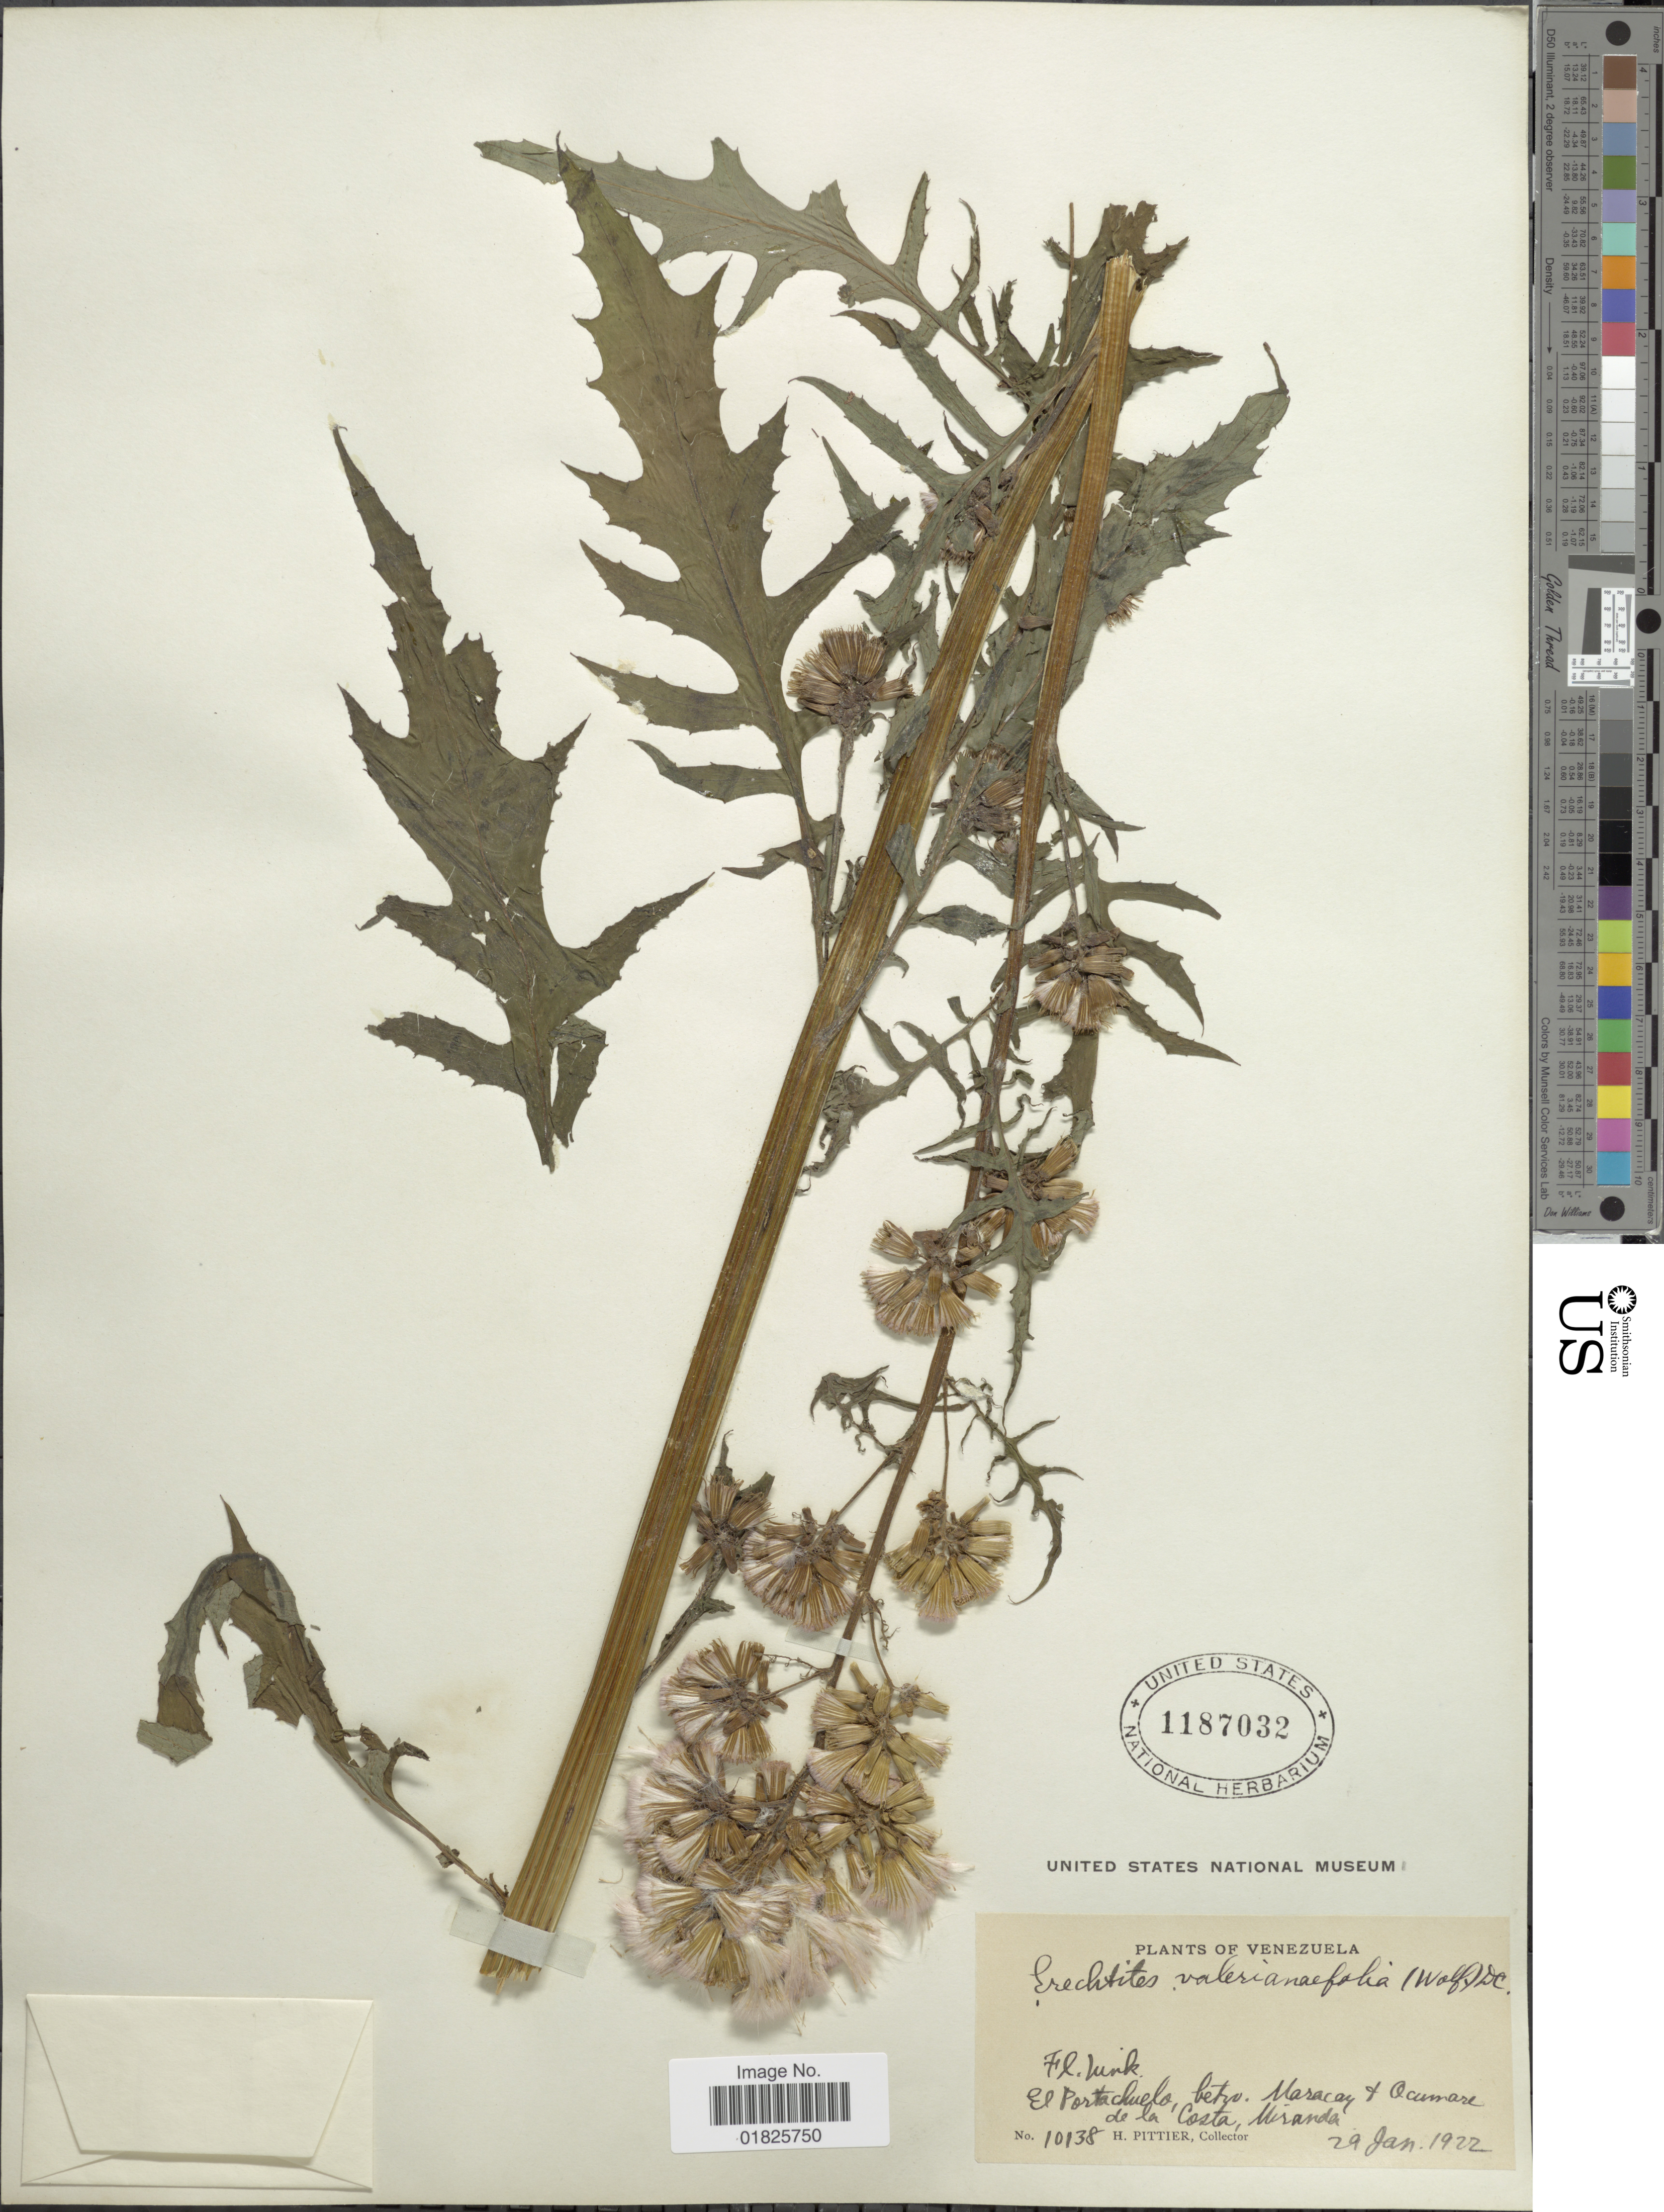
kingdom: Plantae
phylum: Tracheophyta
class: Magnoliopsida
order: Asterales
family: Asteraceae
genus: Erechtites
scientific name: Erechtites valerianifolius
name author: (Link ex Spreng.) DC.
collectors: H. F. Pittier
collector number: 10138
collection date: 1922-01-29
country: Venezuela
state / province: Miranda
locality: El Portachuelo, between Maracay and Ocumare de la Costa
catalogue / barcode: US 1187032